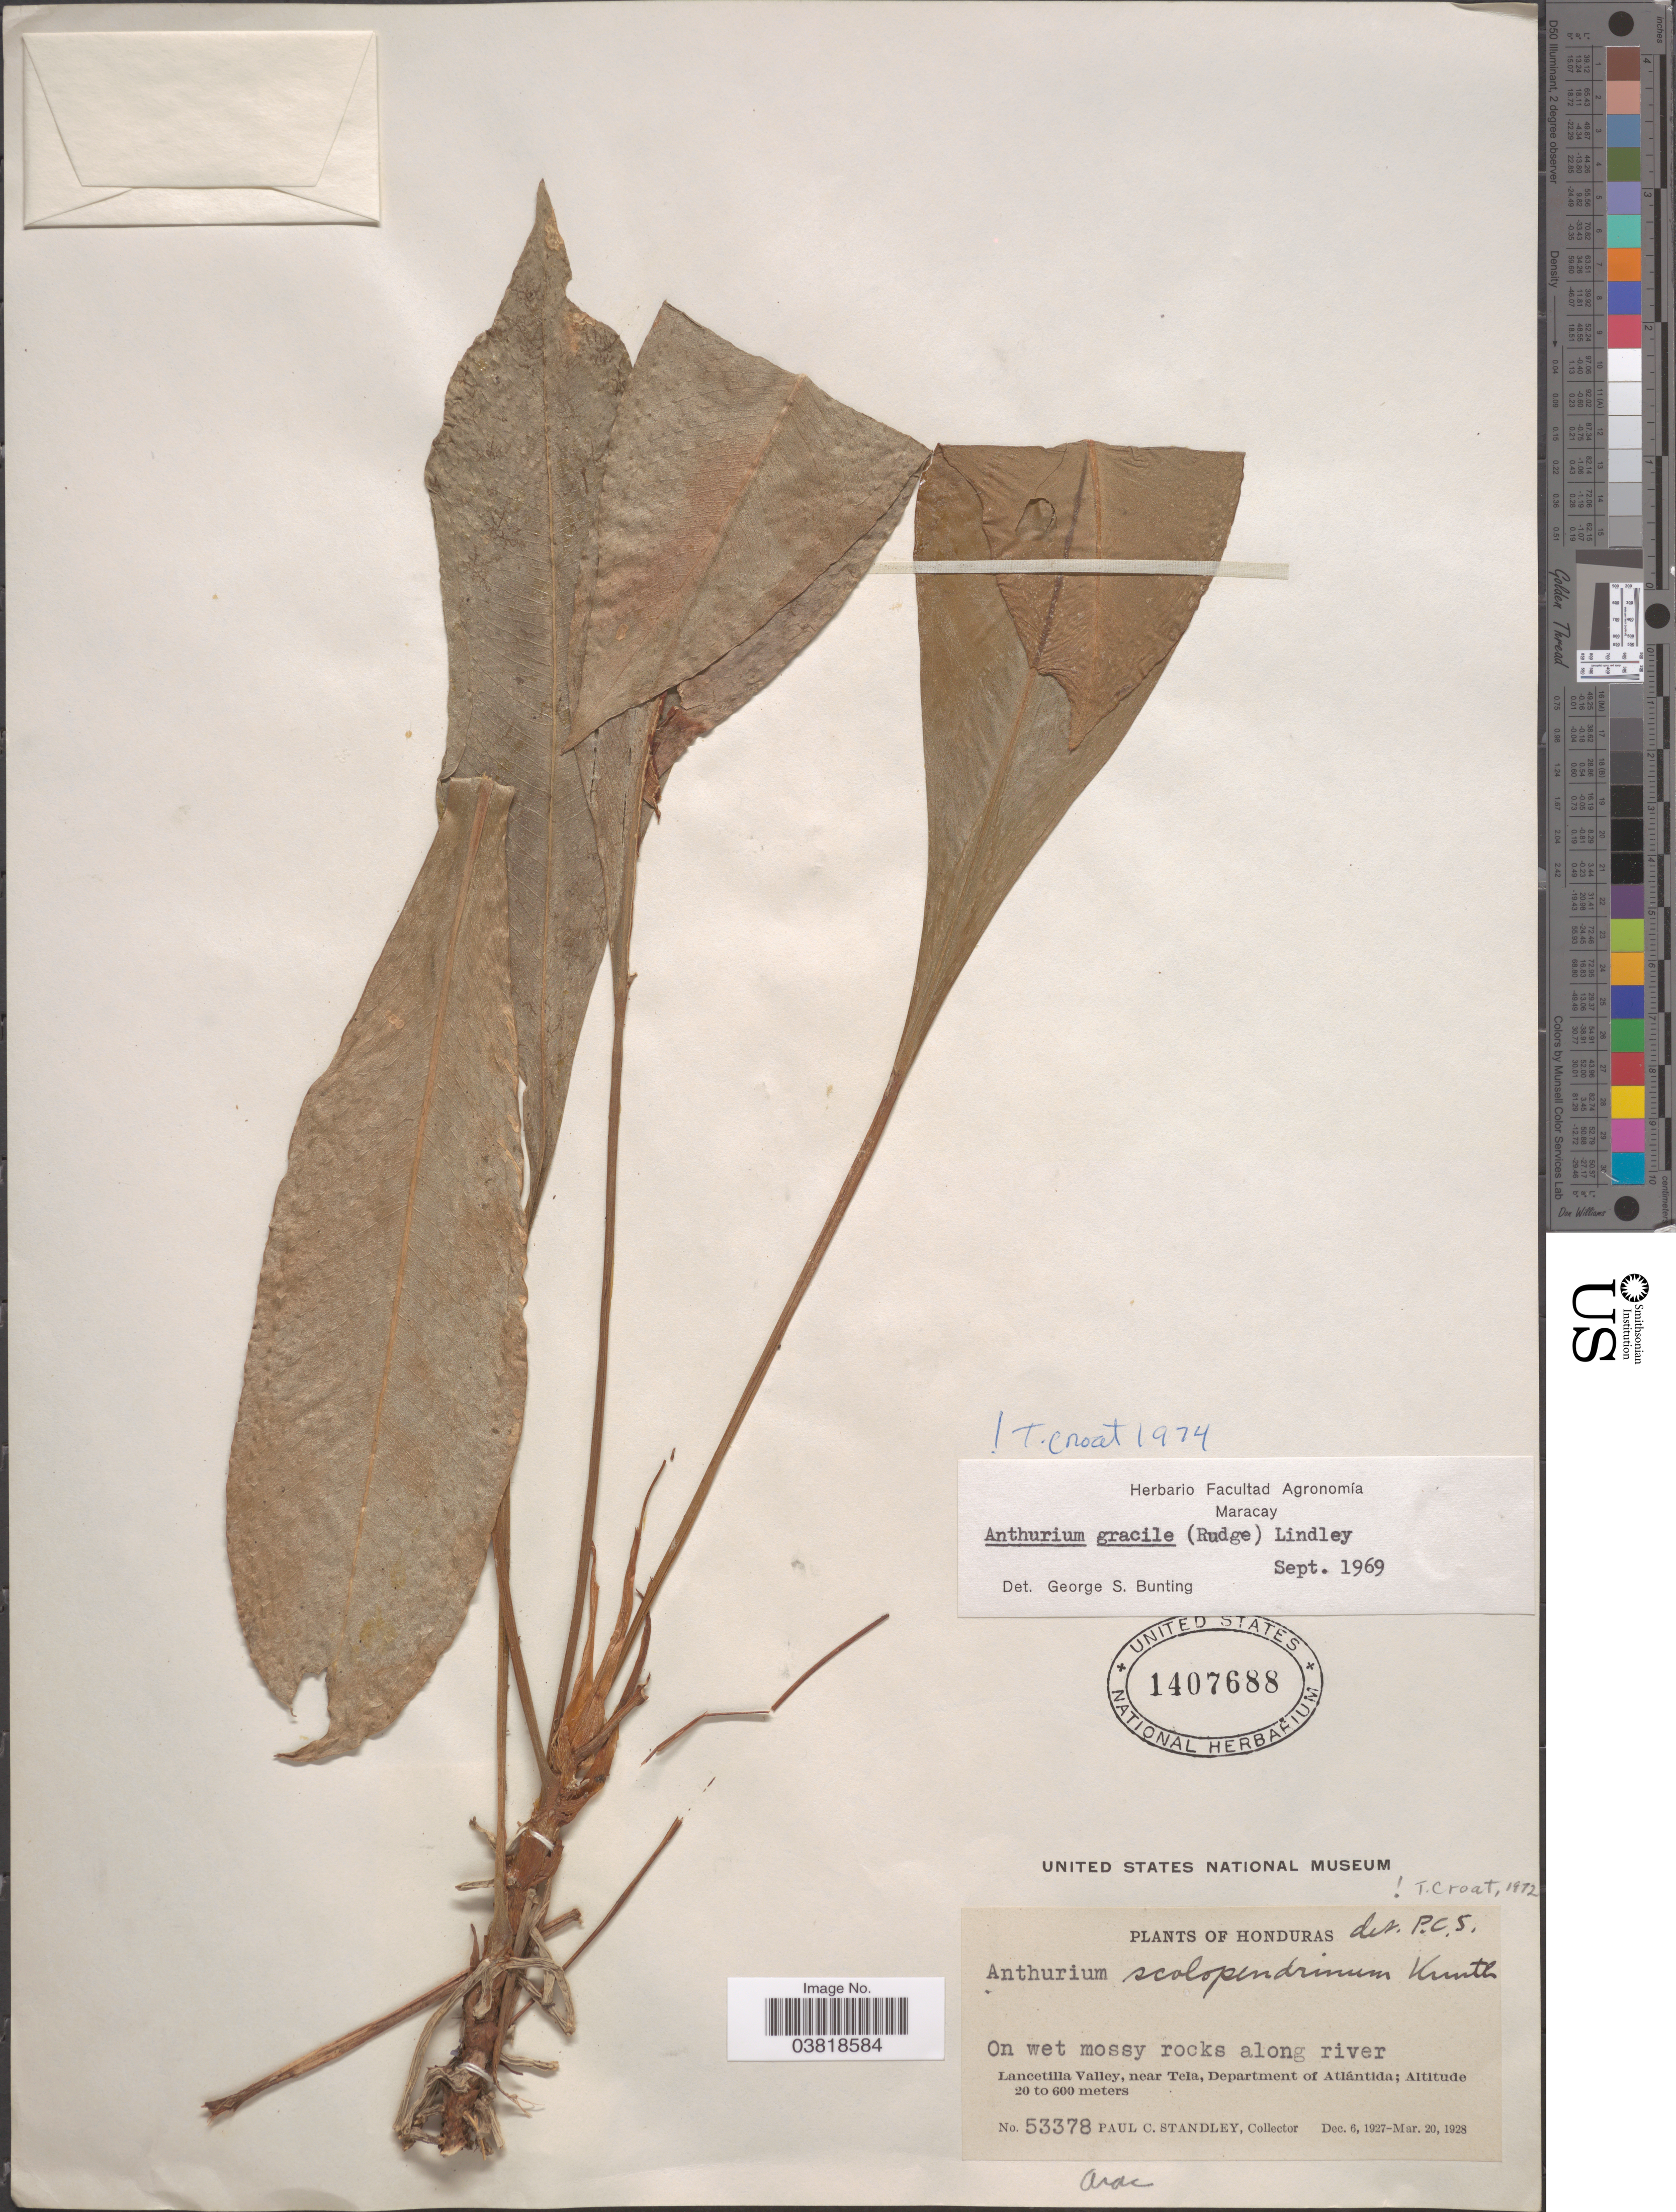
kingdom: Plantae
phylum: Tracheophyta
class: Liliopsida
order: Alismatales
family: Araceae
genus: Anthurium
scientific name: Anthurium gracile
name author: (Rudge) Schott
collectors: P. C. Standley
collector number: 53378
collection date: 1927-12-06/1928-03-20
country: Honduras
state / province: Atlantida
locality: Lancetilla Valley, near Tela, Department of Atlántida.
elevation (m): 20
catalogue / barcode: US 1407688